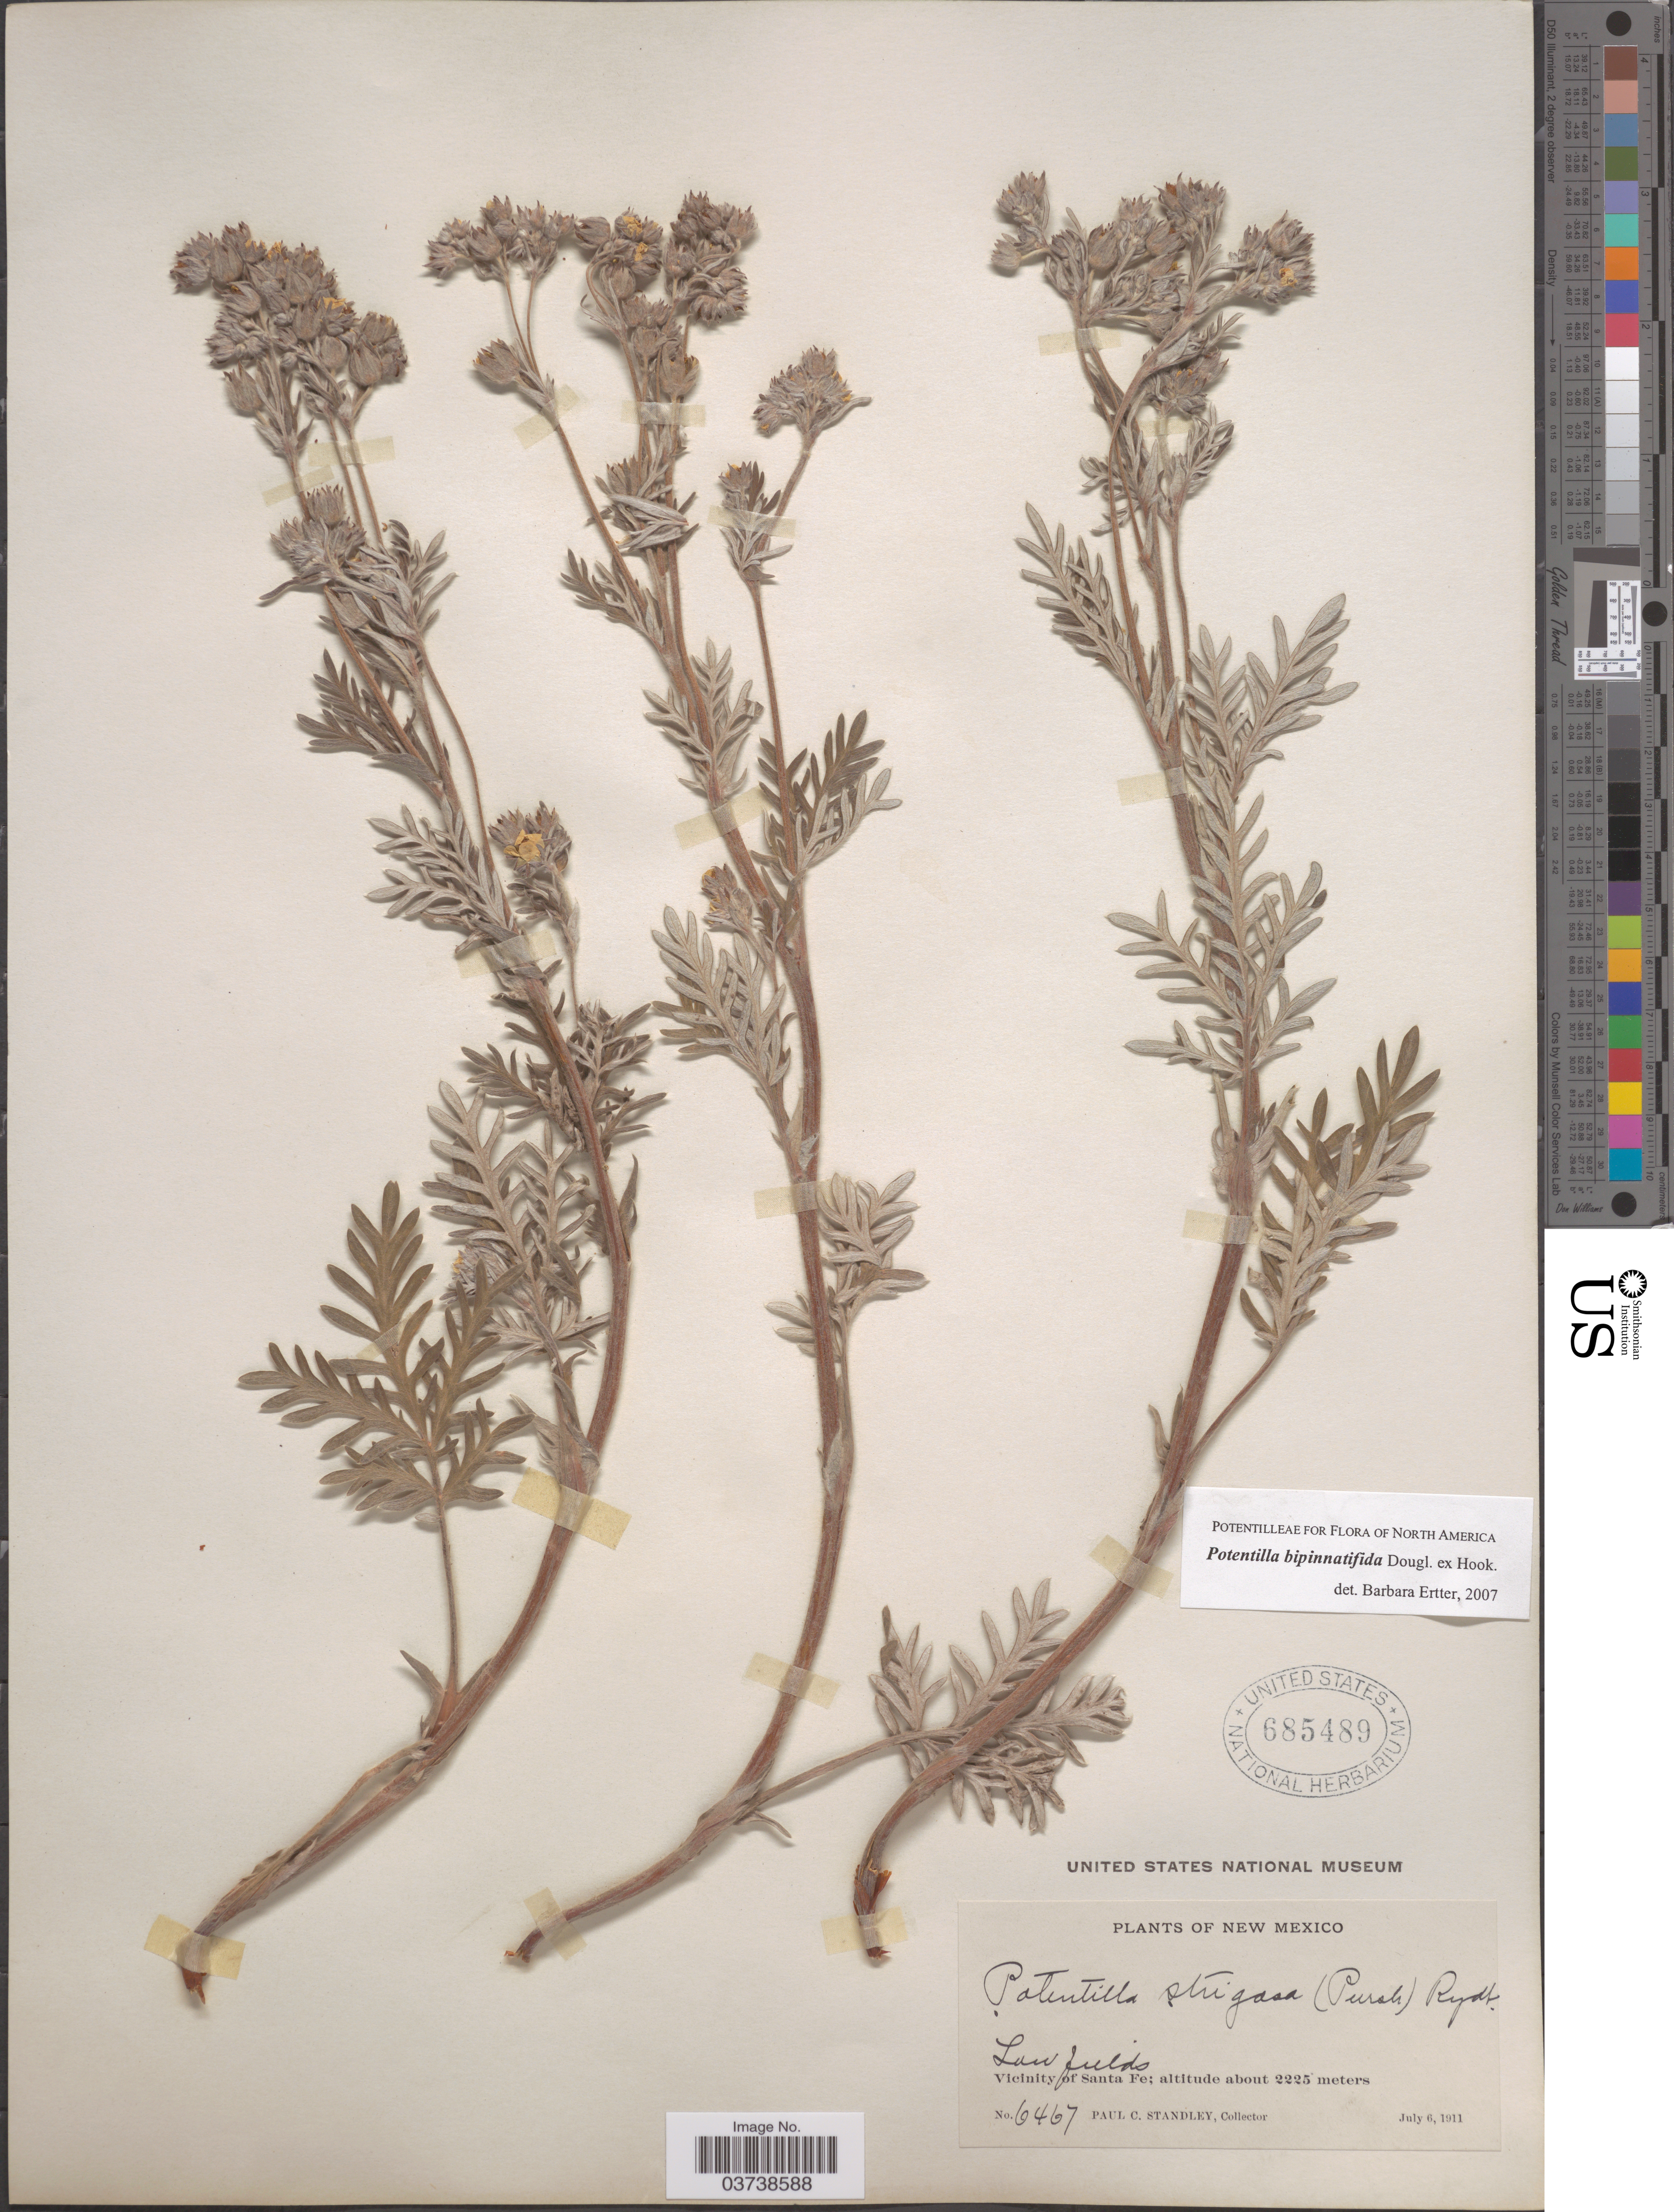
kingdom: Plantae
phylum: Tracheophyta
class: Magnoliopsida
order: Rosales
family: Rosaceae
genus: Potentilla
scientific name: Potentilla bipinnatifida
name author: Douglas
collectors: P. C. Standley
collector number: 6467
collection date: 1911-07-06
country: United States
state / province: New Mexico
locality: Law fields. Vicinity of Santa Fe.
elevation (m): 2225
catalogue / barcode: US 685489